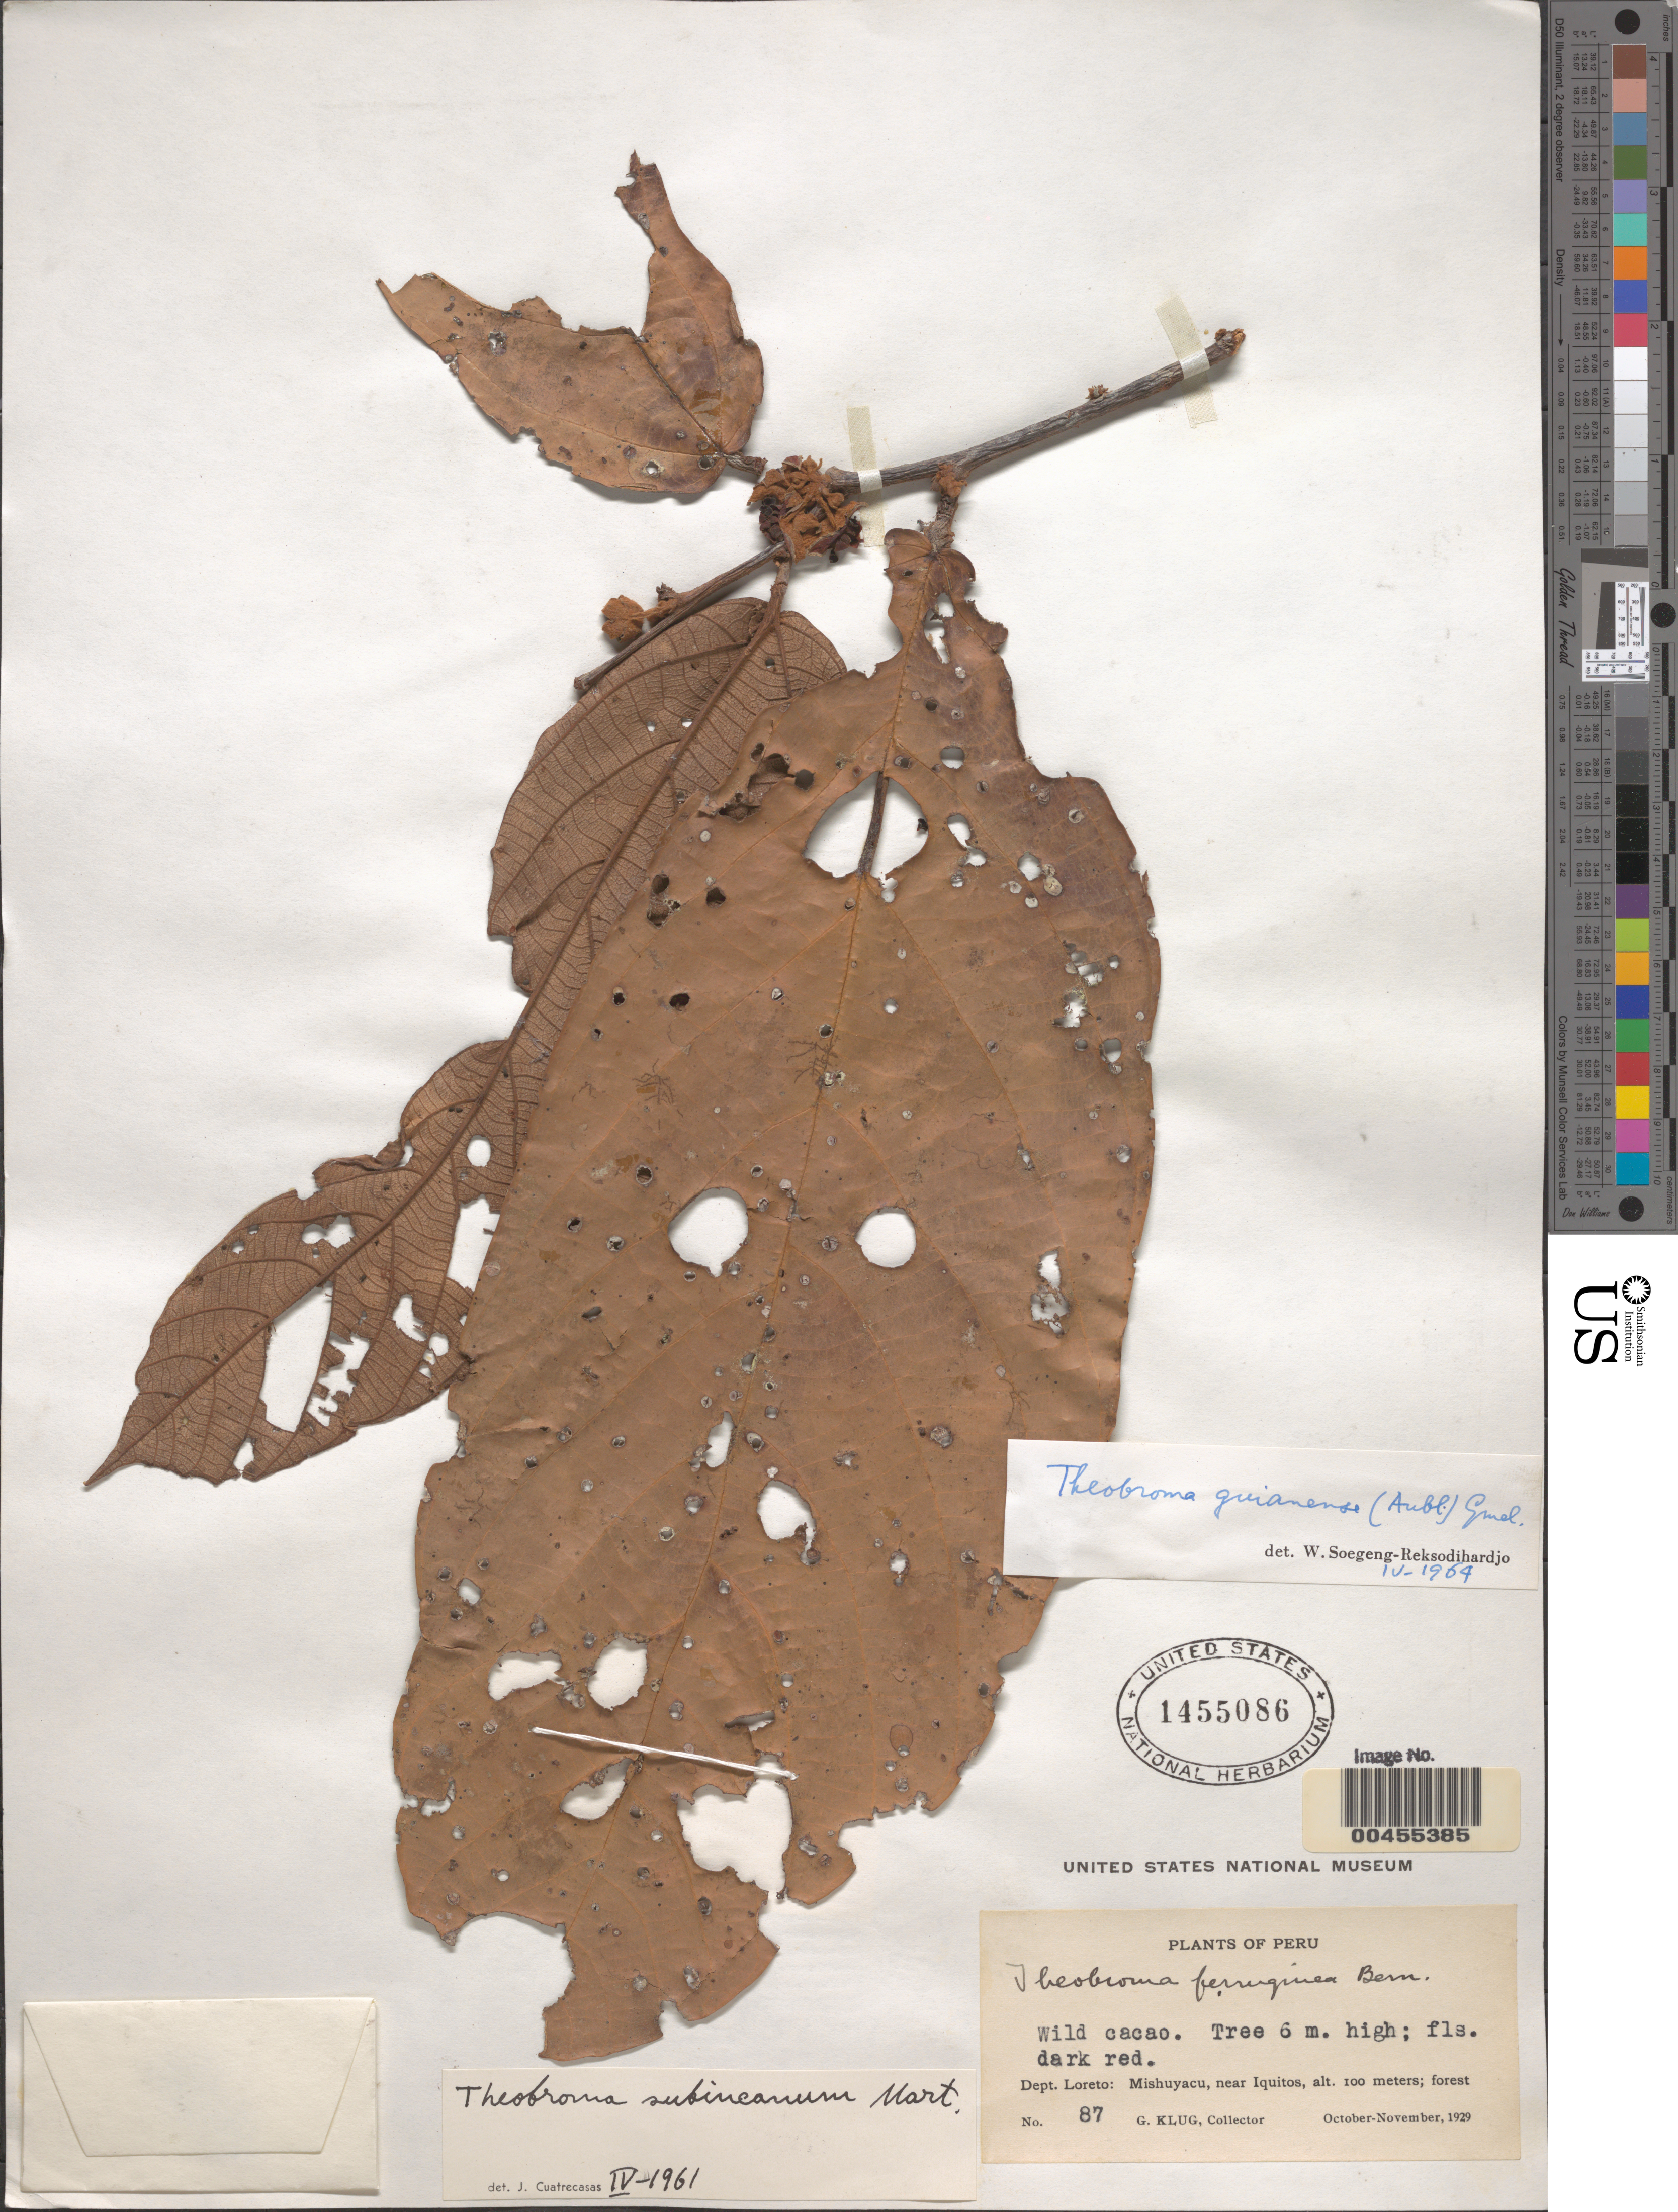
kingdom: Plantae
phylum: Tracheophyta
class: Magnoliopsida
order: Malvales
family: Malvaceae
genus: Theobroma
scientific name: Theobroma subincanum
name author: Mart.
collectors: G. Klug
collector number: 87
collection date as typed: Oct 1929 to -- Nov 1929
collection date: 1929-10/1929-11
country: Peru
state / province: Loreto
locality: Mishuyacu, near Iquitos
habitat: forest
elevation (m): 100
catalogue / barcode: US 1455086